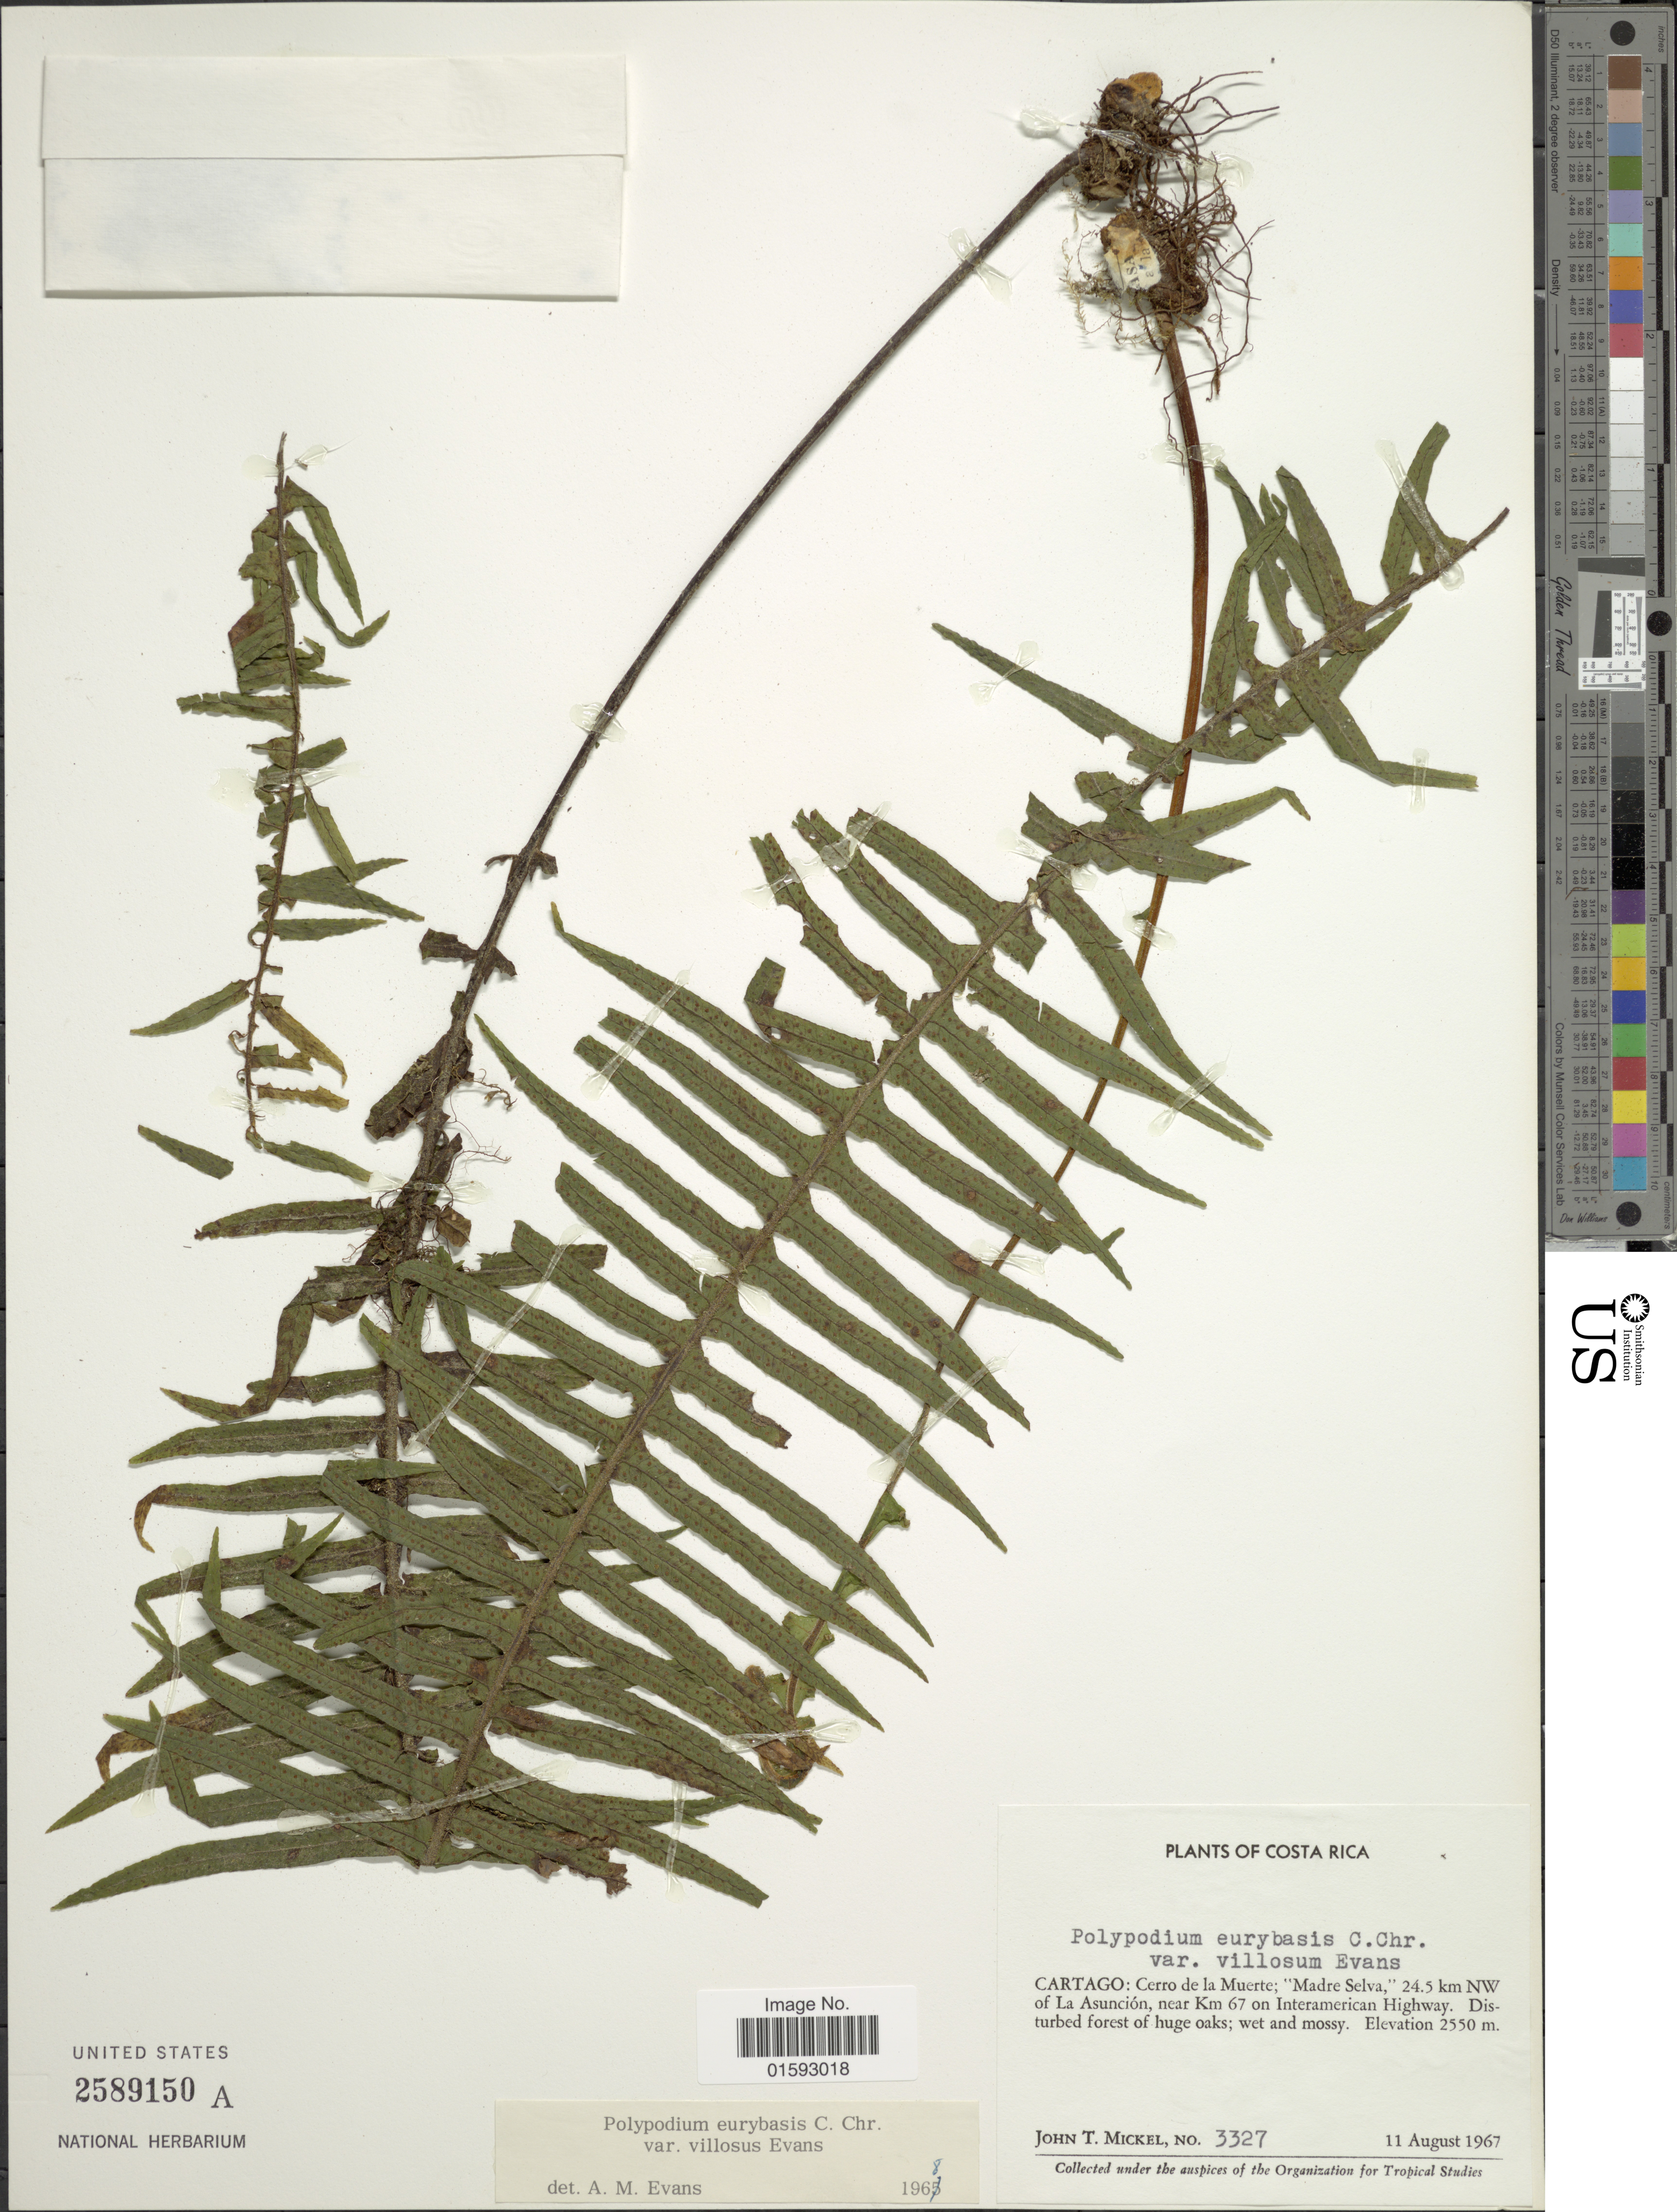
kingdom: Plantae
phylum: Tracheophyta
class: Polypodiopsida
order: Polypodiales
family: Polypodiaceae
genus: Pecluma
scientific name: Pecluma eurybasis var. villosa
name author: (A.M. Evans) Lellinger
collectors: J. T. Mickel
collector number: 3327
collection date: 1967-08-11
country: Costa Rica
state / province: Cartago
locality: Cerro de la Muerte; "Madre Selva,"24.5 km NW of La Asuncion, near km 67 on Interamerican Highway. Disturbed forest of huge oaks; wet and mossy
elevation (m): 2550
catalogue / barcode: US 2589150A